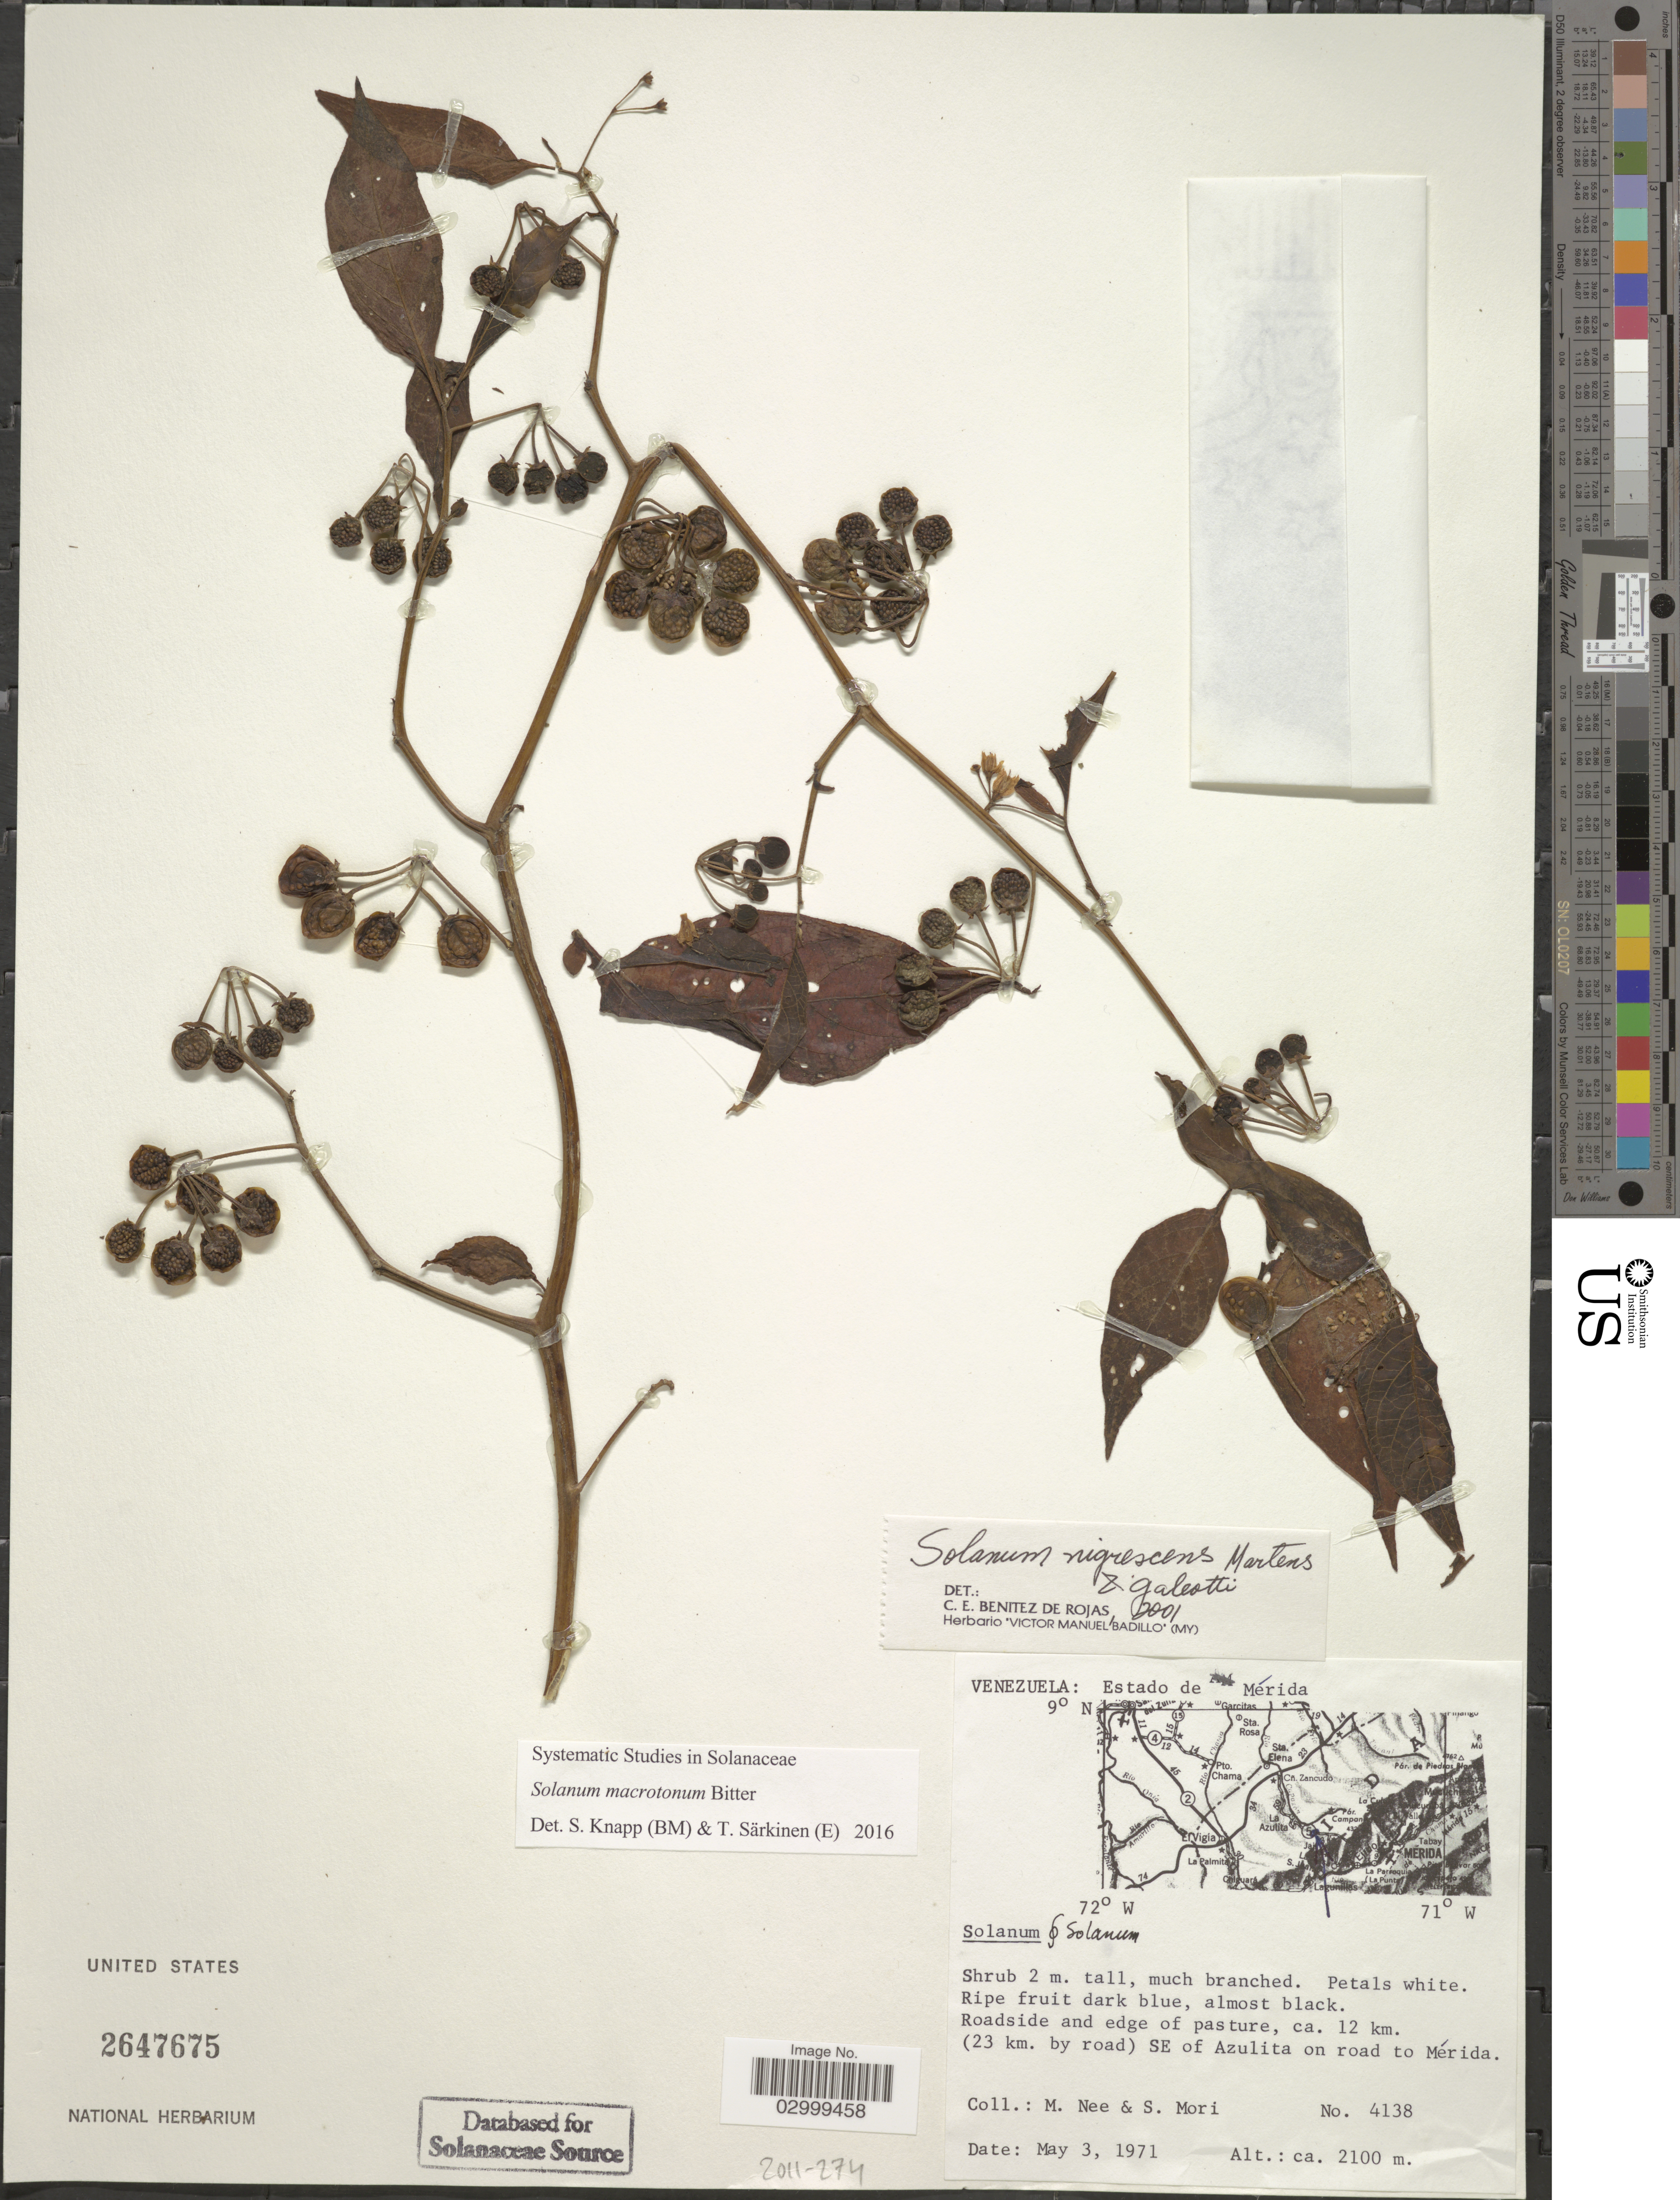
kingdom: Plantae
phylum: Tracheophyta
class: Magnoliopsida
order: Solanales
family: Solanaceae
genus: Solanum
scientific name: Solanum macrotonum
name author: Bitter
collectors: M. Nee & S. Mori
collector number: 4138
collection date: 1971-05-03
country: Venezuela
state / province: Mérida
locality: Ca. 12 km. (23 km. by road) SE of Azulita on road to Mérida.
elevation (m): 2100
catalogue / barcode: US 2647675